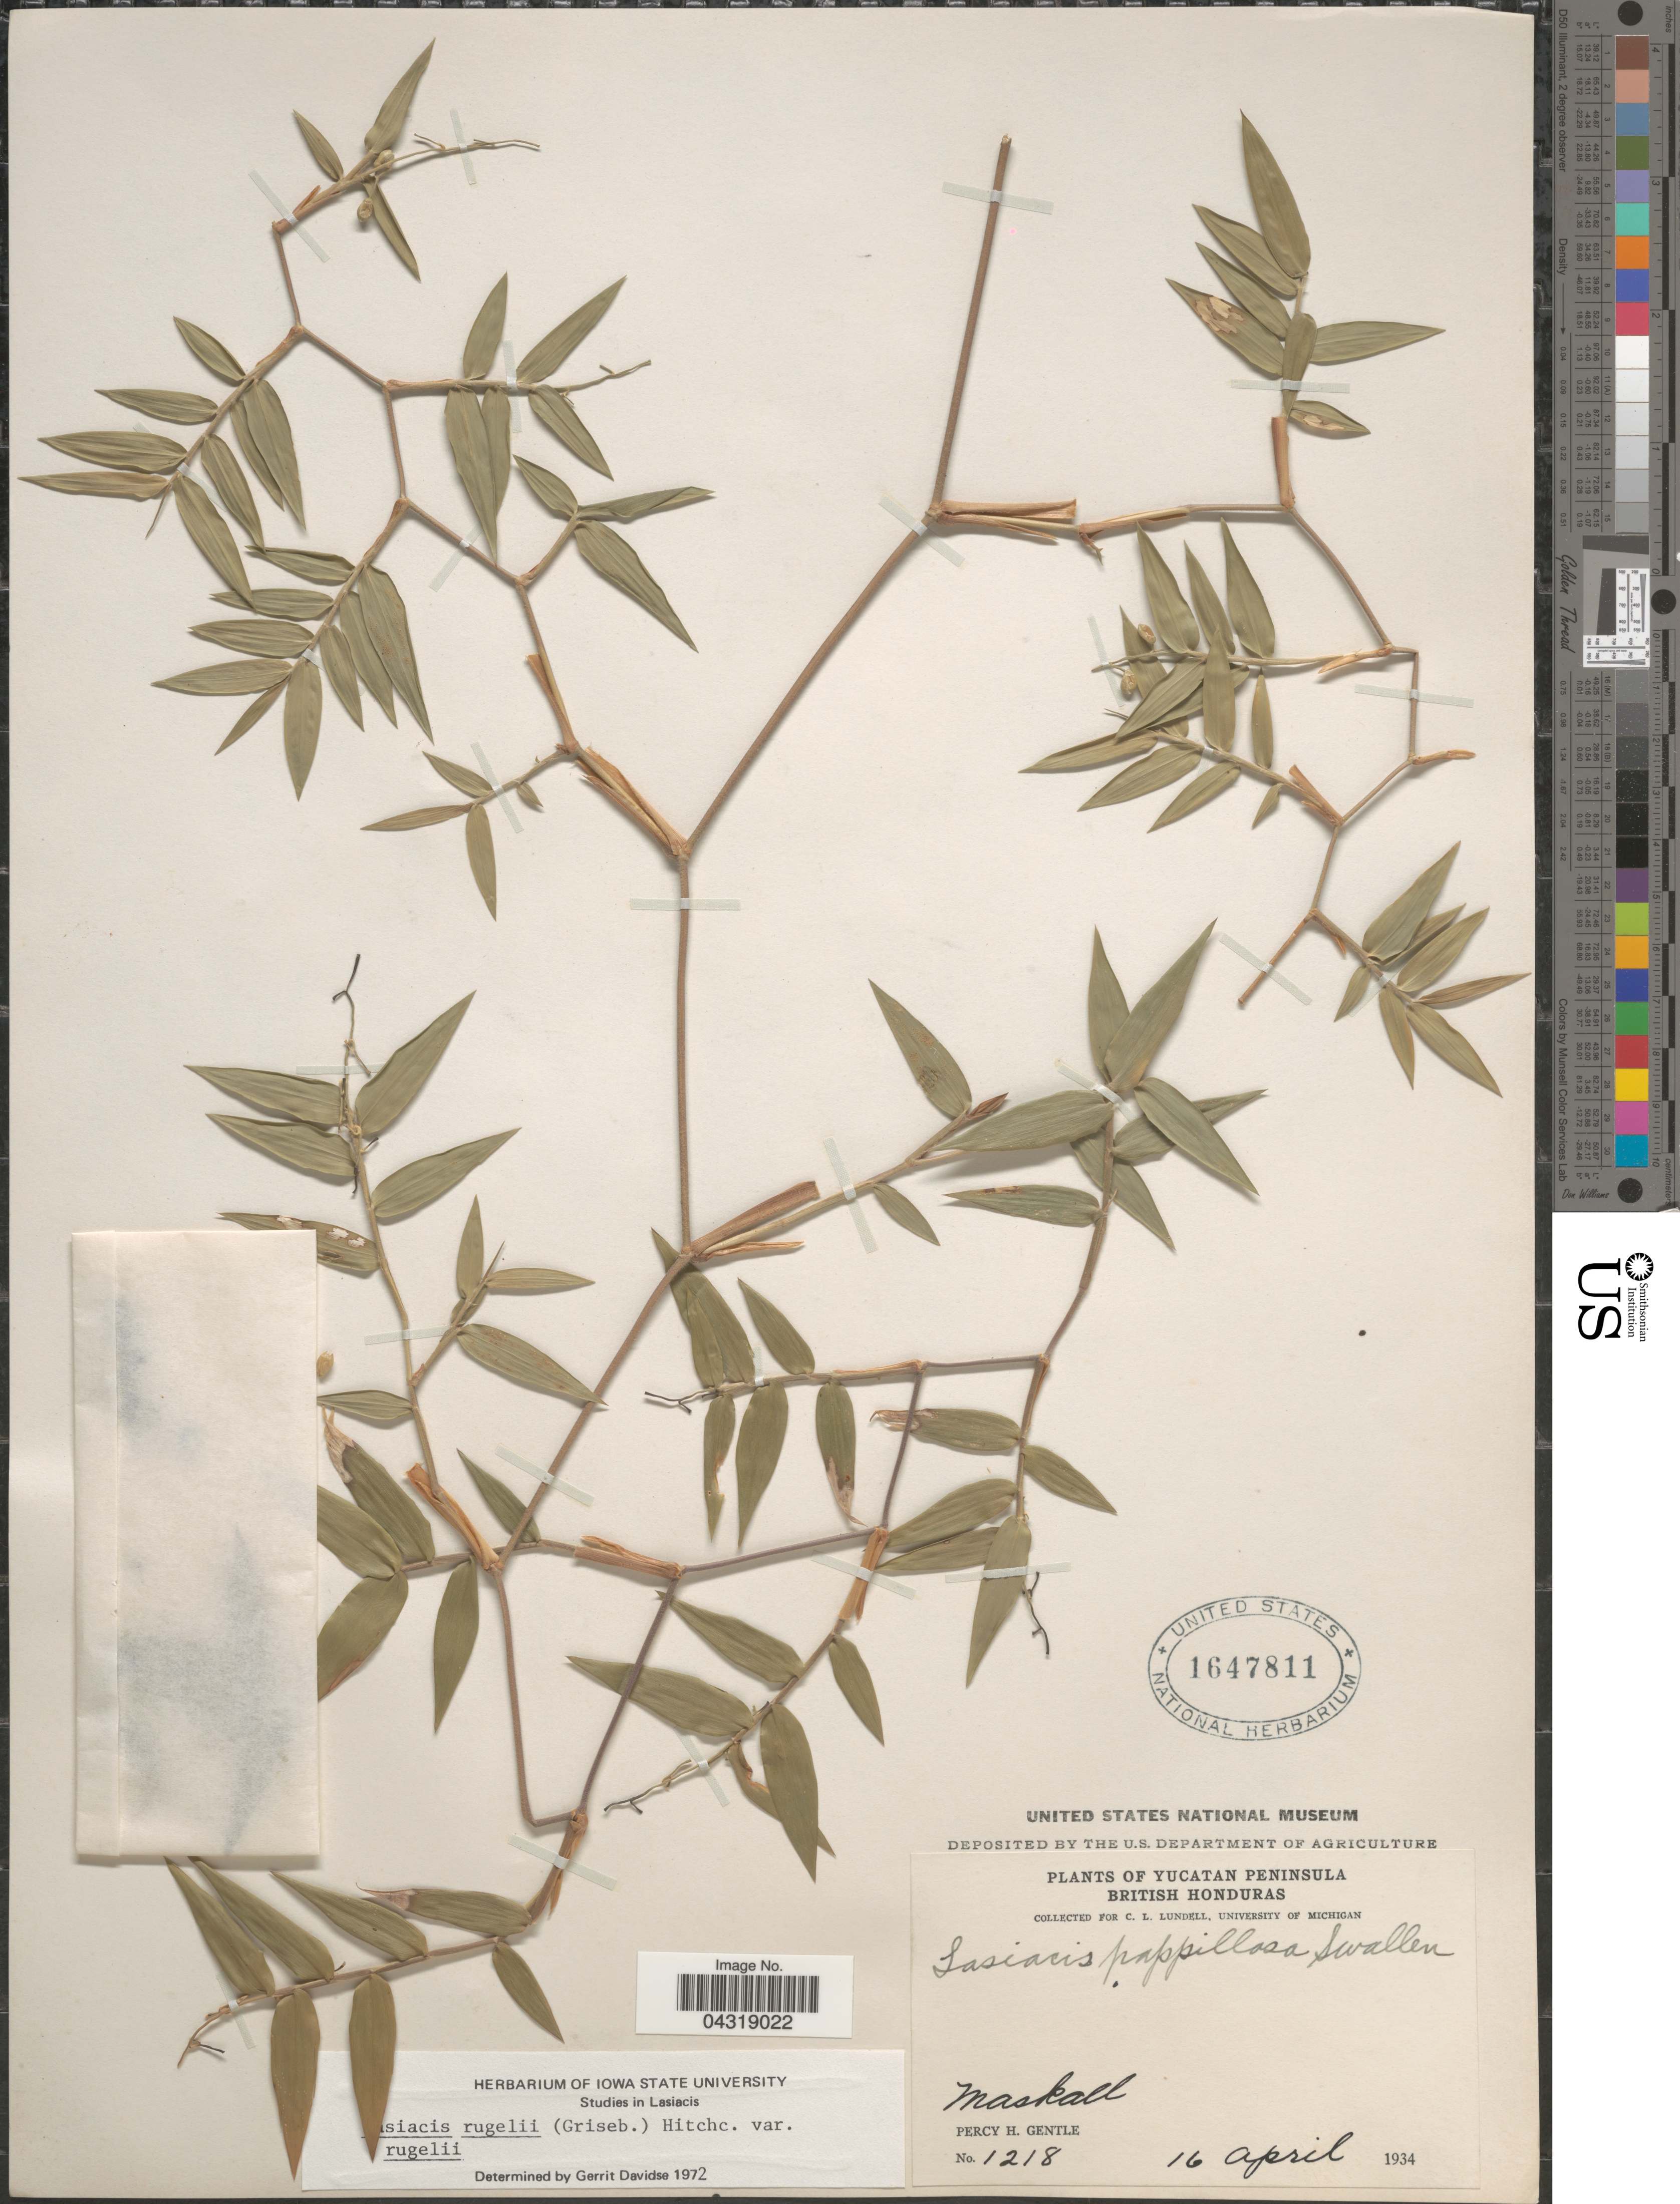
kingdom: Plantae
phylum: Tracheophyta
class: Liliopsida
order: Poales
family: Poaceae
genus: Lasiacis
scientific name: Lasiacis rugelii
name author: (Griseb.) Hitchc.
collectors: P. H. Gentle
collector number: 1218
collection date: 1934-04-16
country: Belize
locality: Yucatan Peninsula. British Honduras. Maskall.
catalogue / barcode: US 1647811